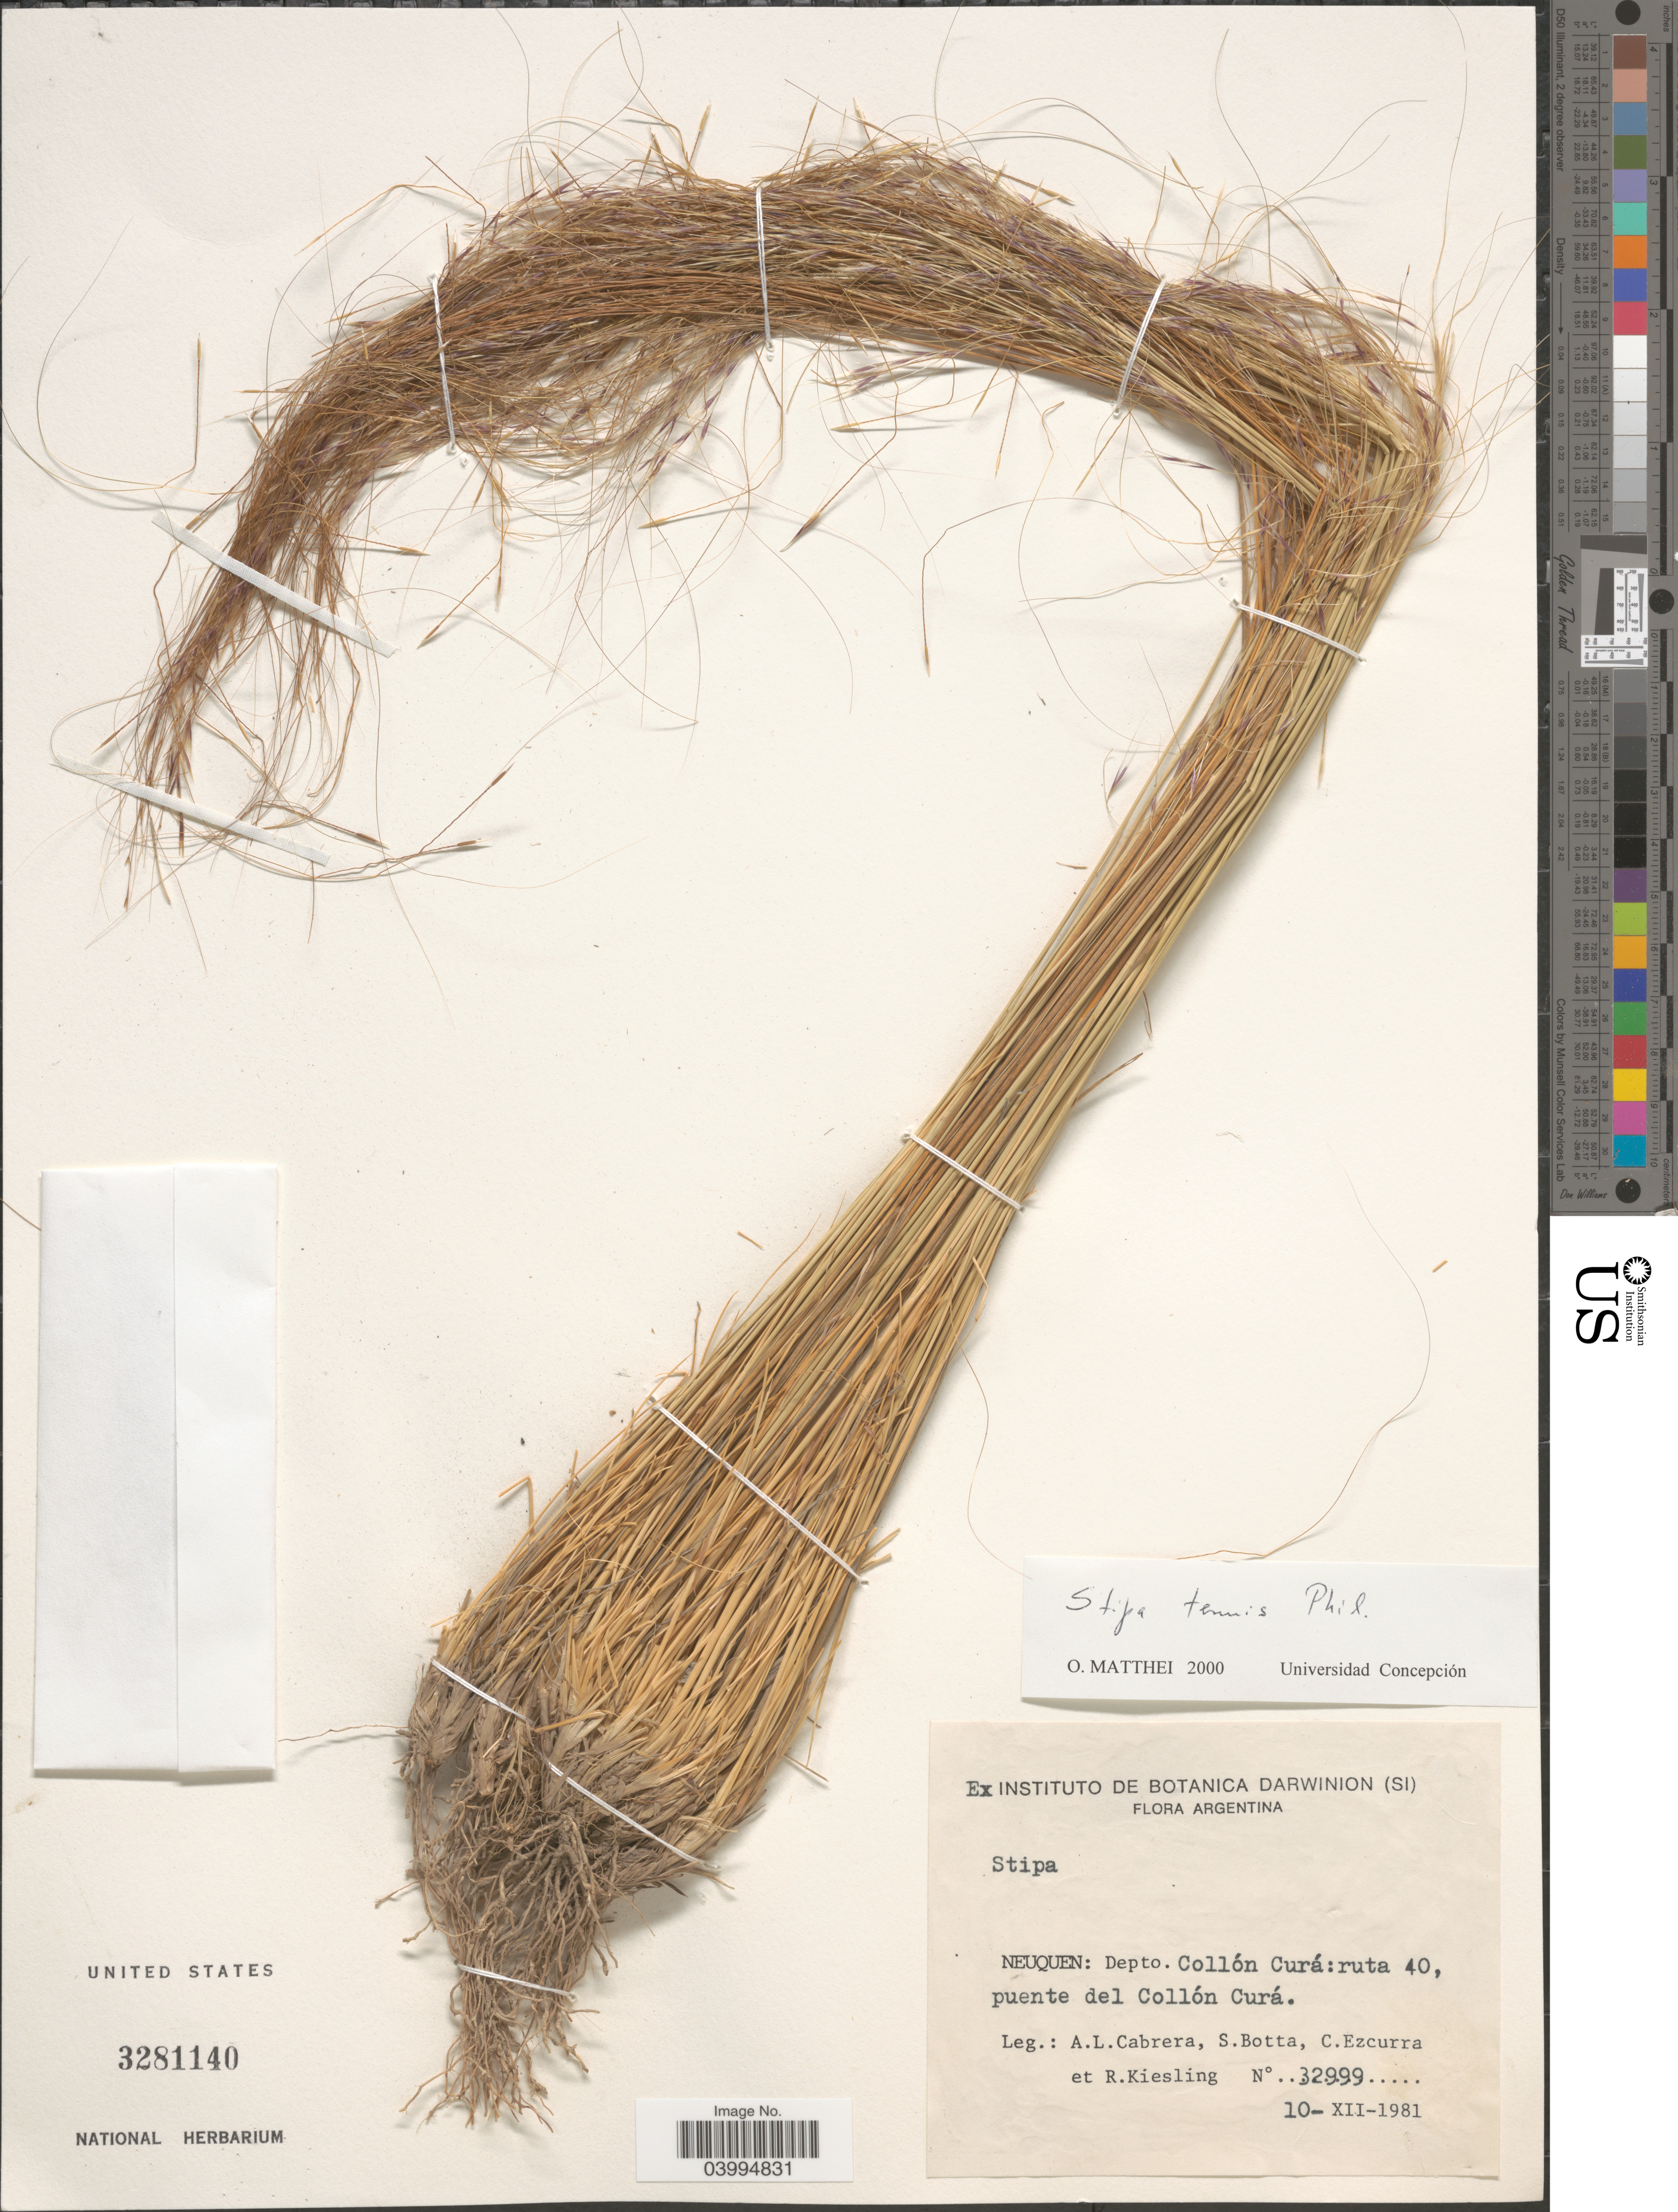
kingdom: Plantae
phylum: Tracheophyta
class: Liliopsida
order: Poales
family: Poaceae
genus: Nassella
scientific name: Nassella tenuis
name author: (Phil.) Barkworth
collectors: A. L. Cabrera, S. Botta, C. Ezcurra & R. Kiesling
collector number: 32999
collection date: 1981-12-10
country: Argentina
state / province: Neuquen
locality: Depto. Collón Curá: ruta 40, puente del Collón Curá.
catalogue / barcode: US 3281140